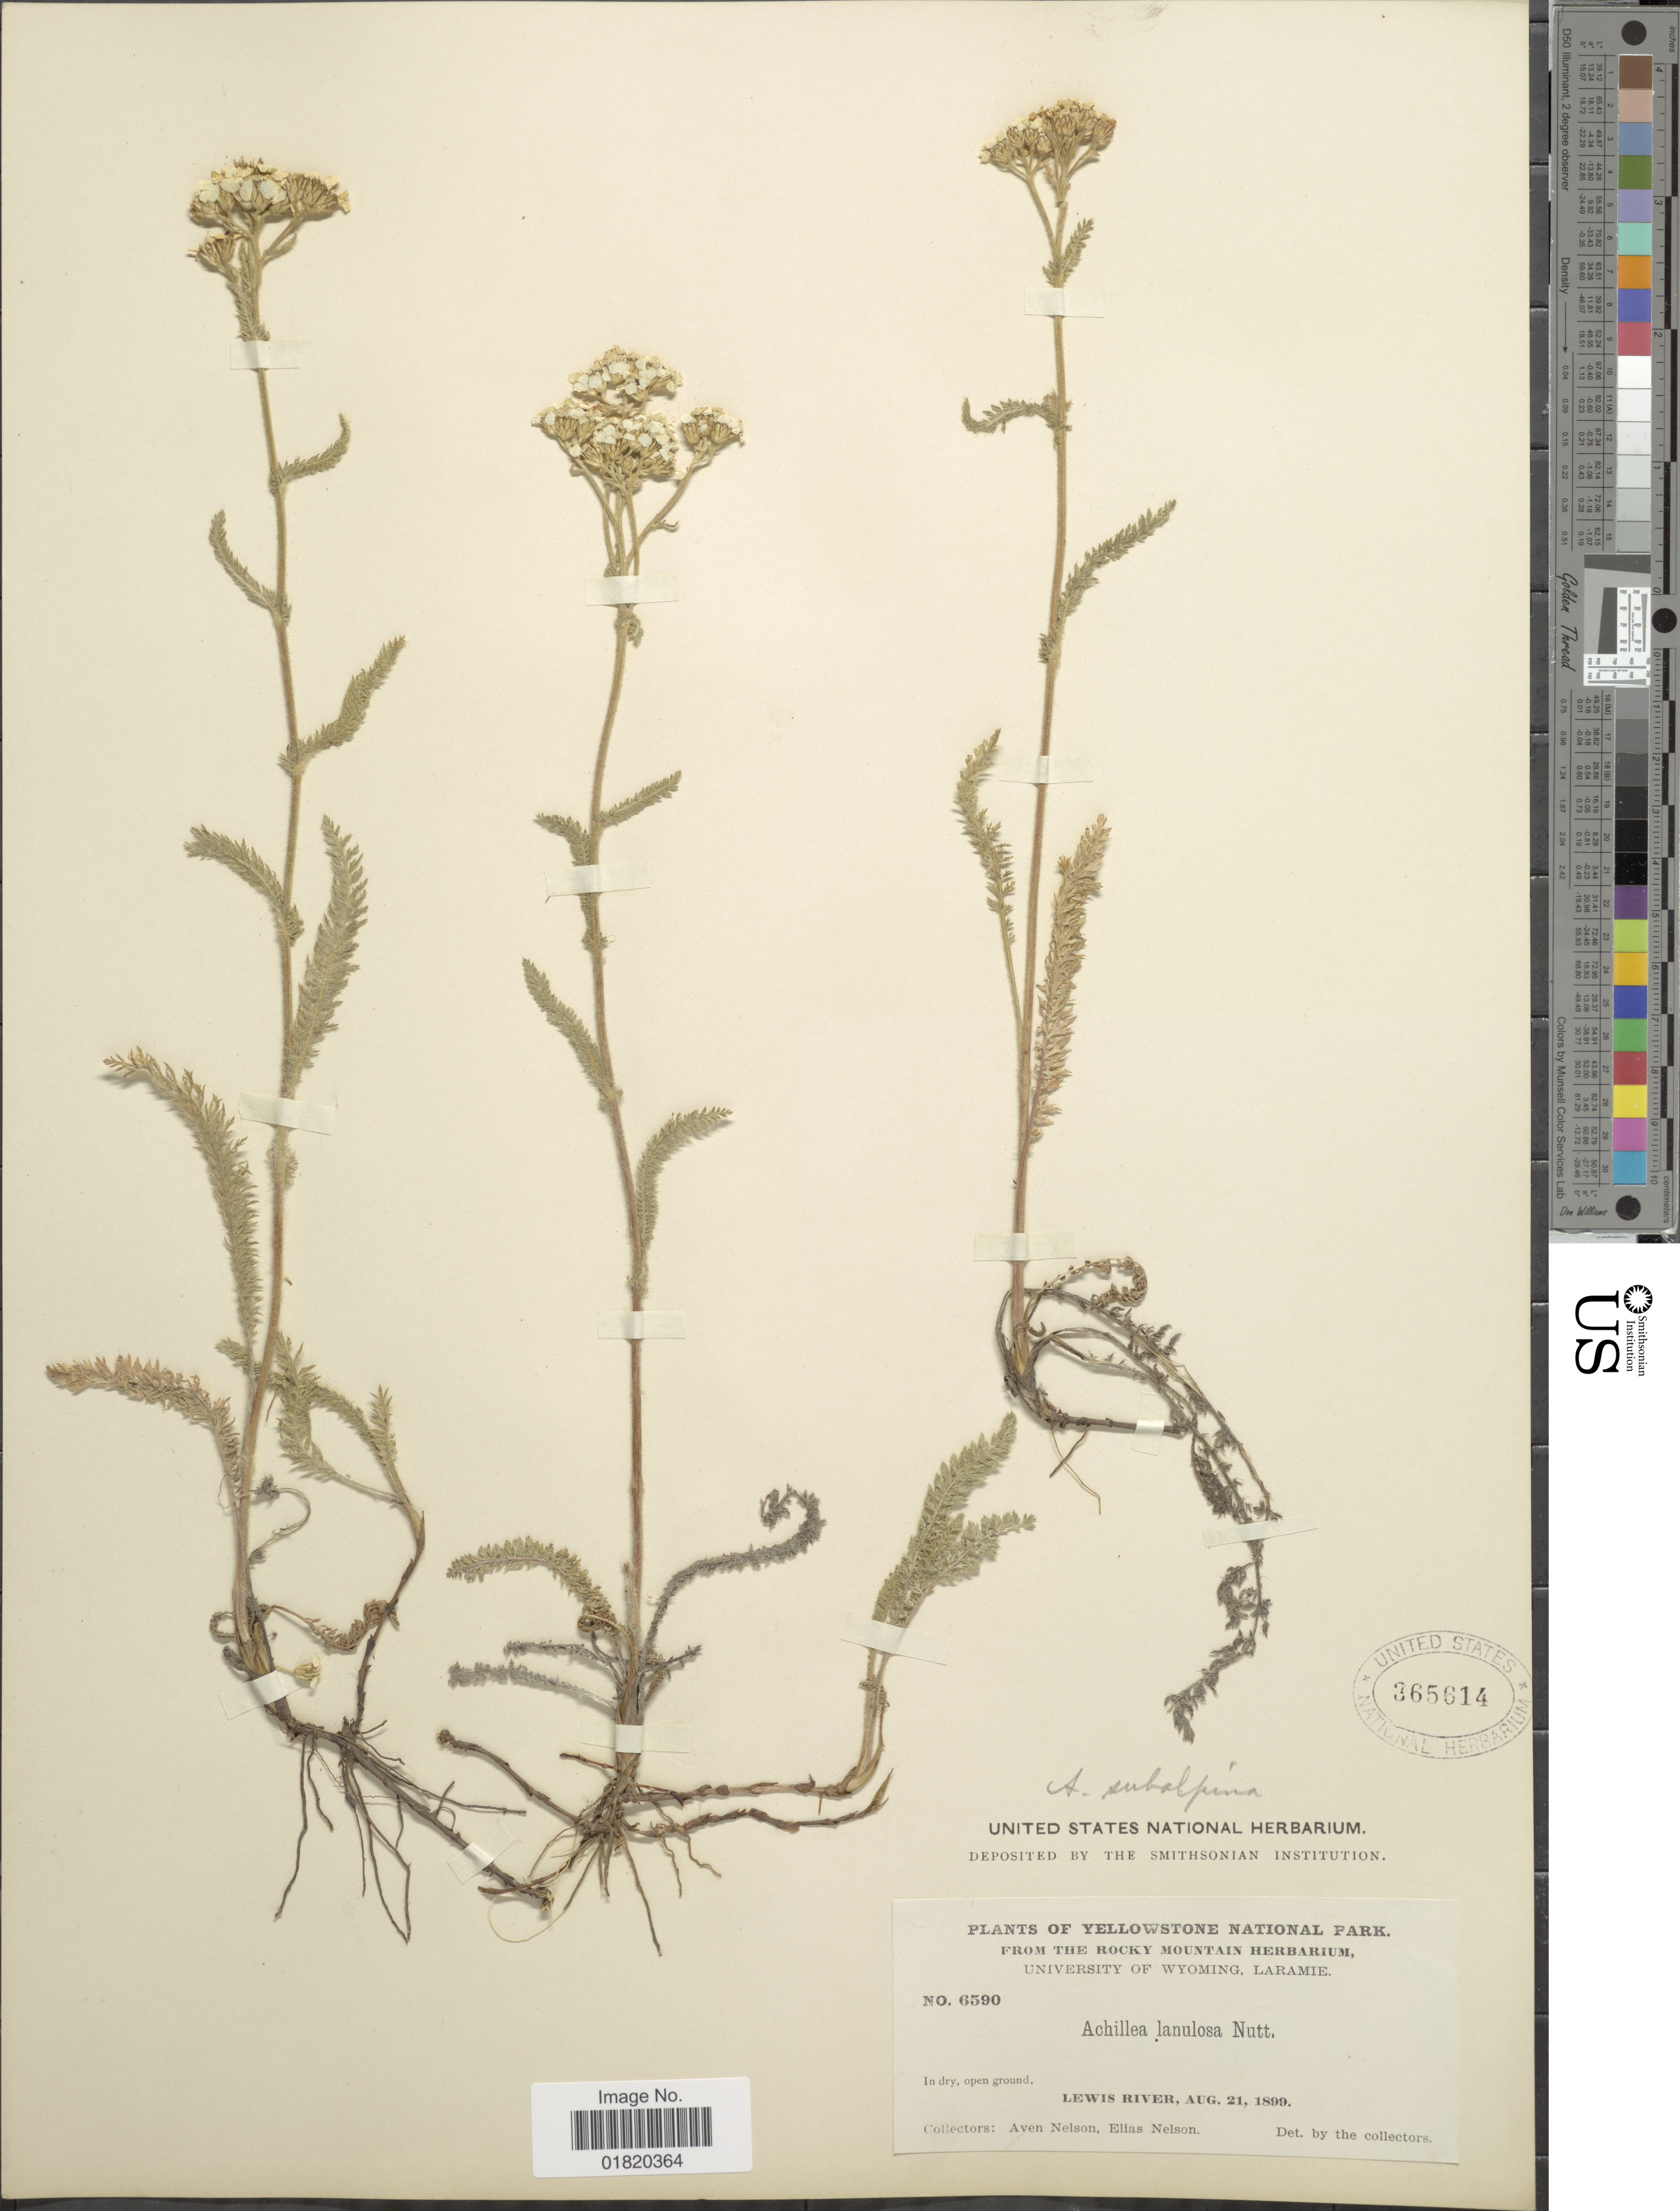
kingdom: Plantae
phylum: Tracheophyta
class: Magnoliopsida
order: Asterales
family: Asteraceae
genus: Achillea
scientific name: Achillea subalpina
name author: Greene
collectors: A. Nelson & E. Nelson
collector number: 6590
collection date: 1899-08-21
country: United States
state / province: Wyoming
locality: Yellowstone National Park. Lewis River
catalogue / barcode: US 365614